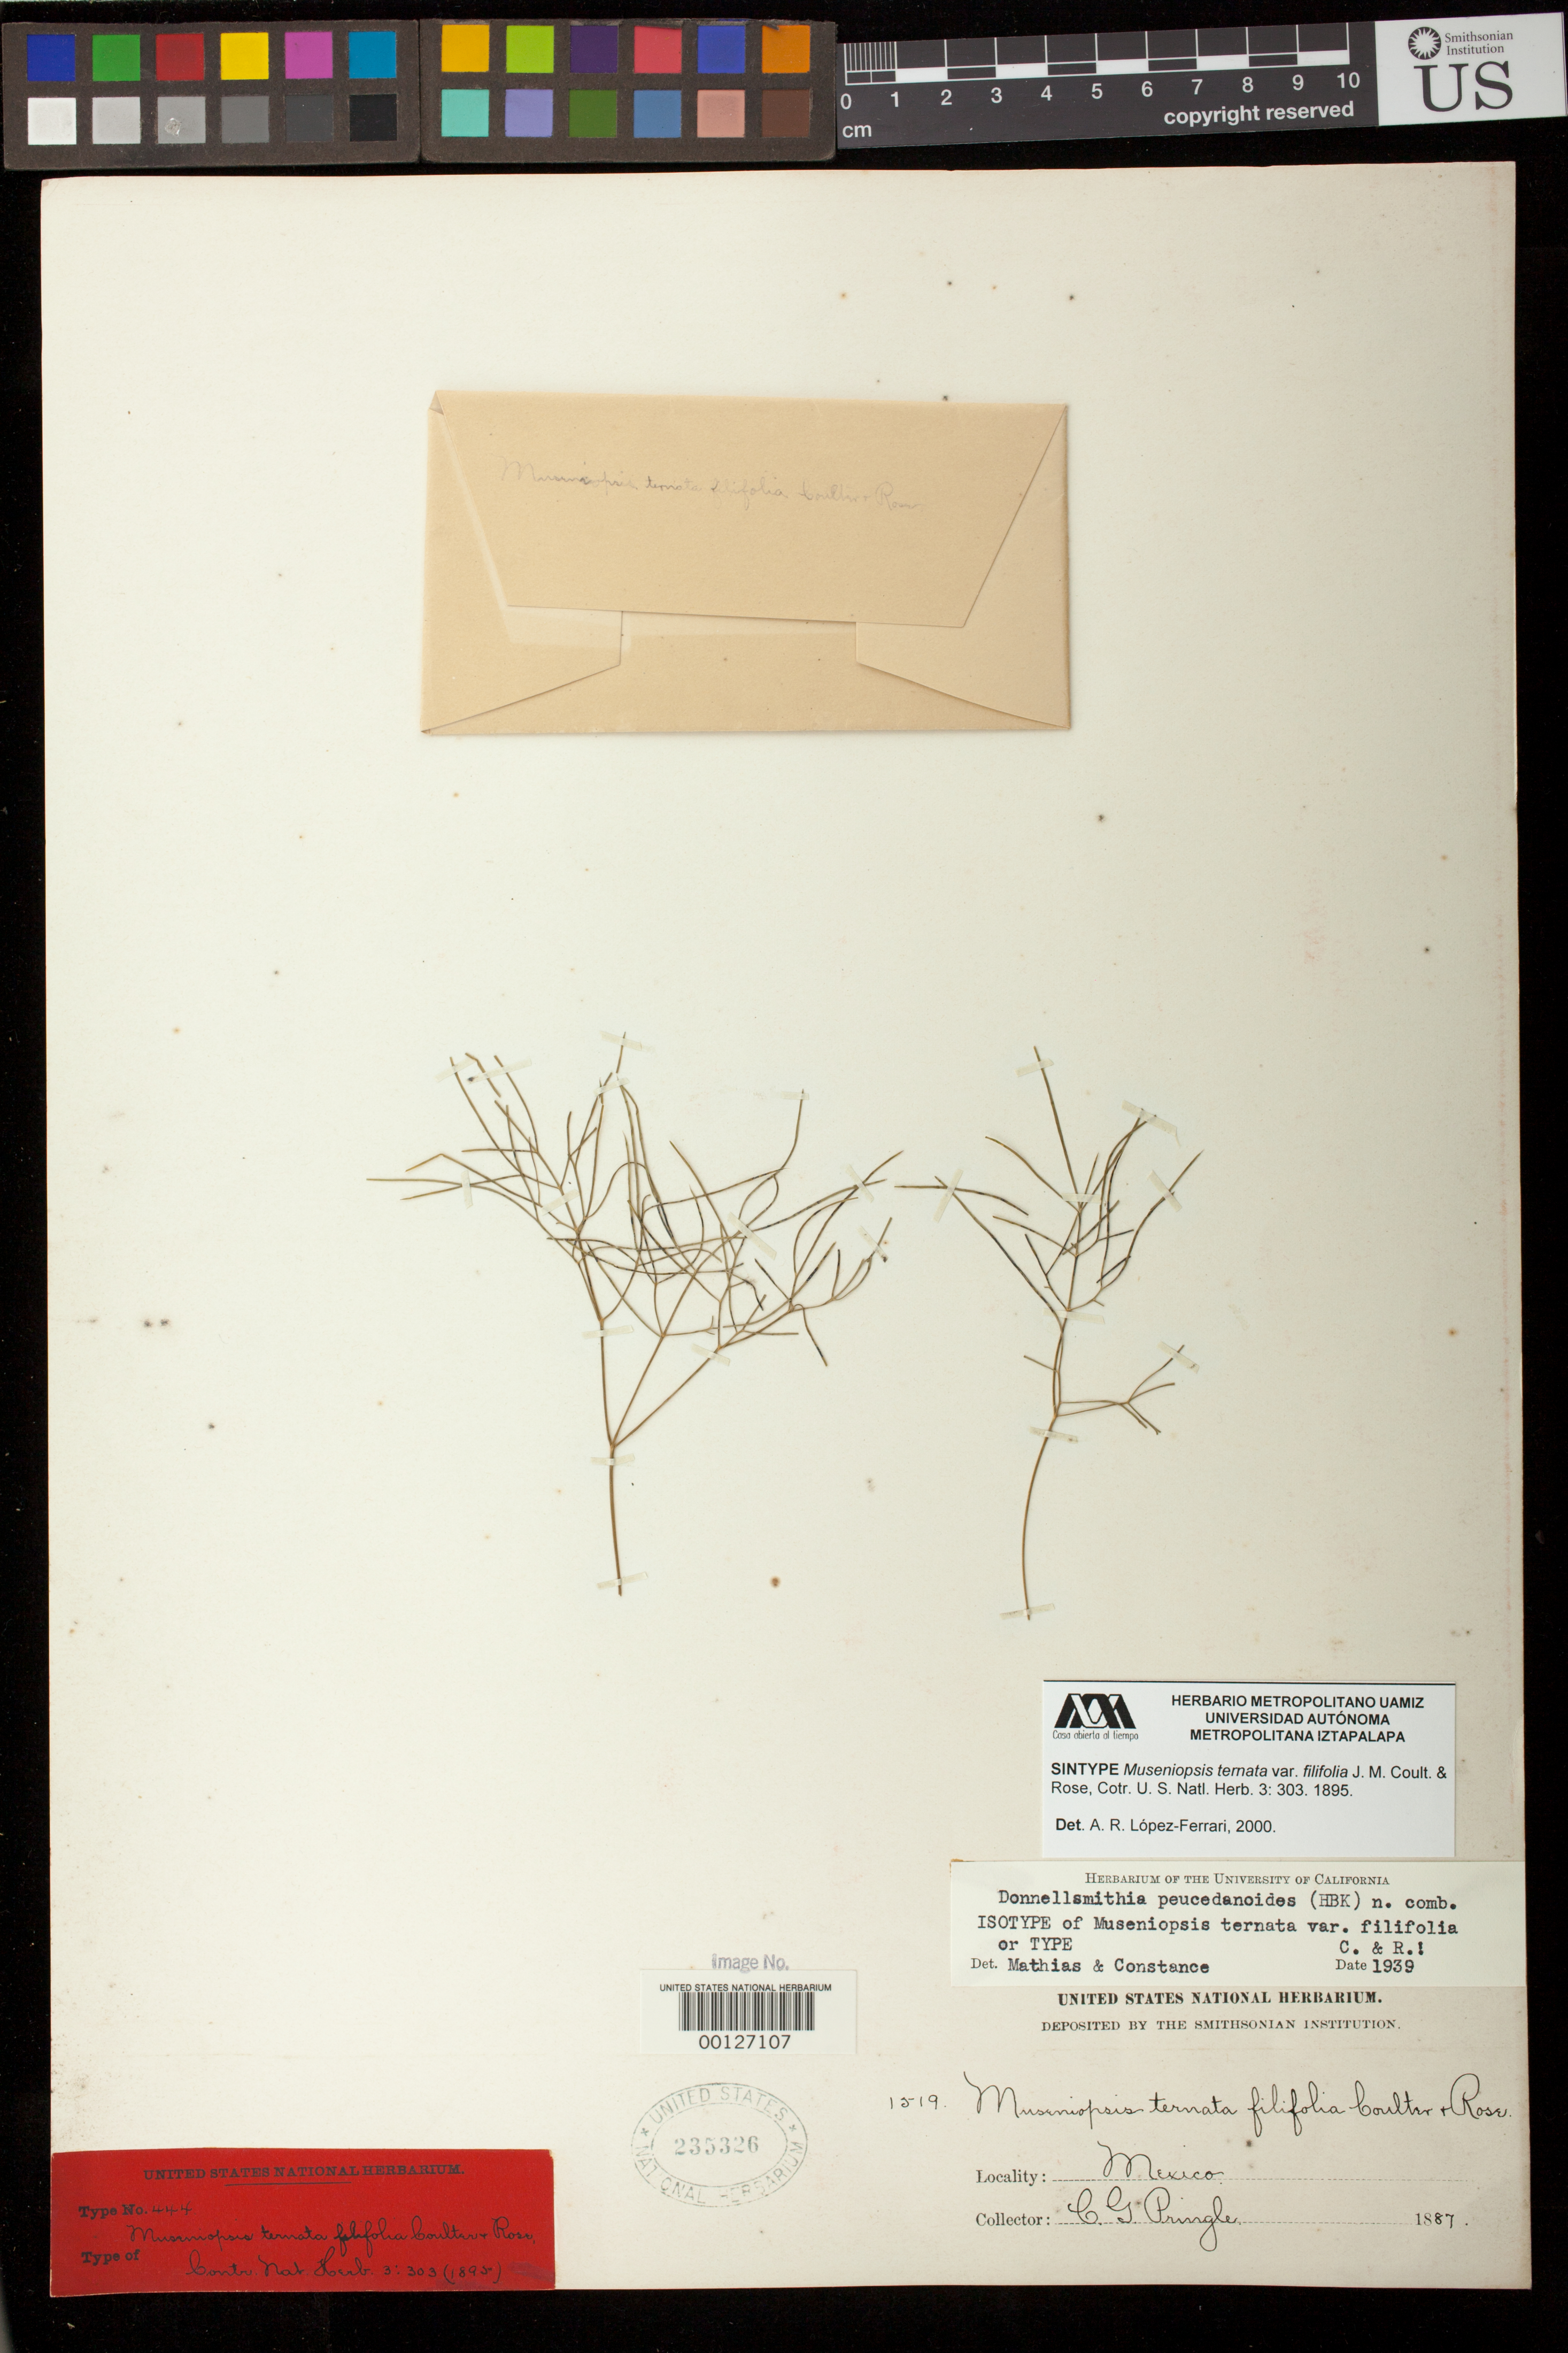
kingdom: Plantae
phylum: Tracheophyta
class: Magnoliopsida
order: Apiales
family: Apiaceae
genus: Museniopsis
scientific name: Museniopsis ternata var. filifolia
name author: J.M. Coult. & Rose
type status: Type Collection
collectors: C. G. Pringle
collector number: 1519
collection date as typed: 01 Oct 1887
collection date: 1887-10-01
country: Mexico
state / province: Chihuahua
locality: Sierra Madre.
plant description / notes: Protologue does not indicate location (herbarium) of "type" and this US specimen (USNH 235326) does not bear data cited in protologue, "Collected by Mr. C.G. Pringle in canyons, Sierra Madre, Chihuahua, October 1, 1887 (No. 1519)". Annotated as "Isotype or type" by Mathias & Constance (1939), as "sintype" by López-Ferrari (2000). Also mounted on sheet (possibly added at later date?) is fragmentary material ex herb. Gray (HUH).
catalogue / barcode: US 235326